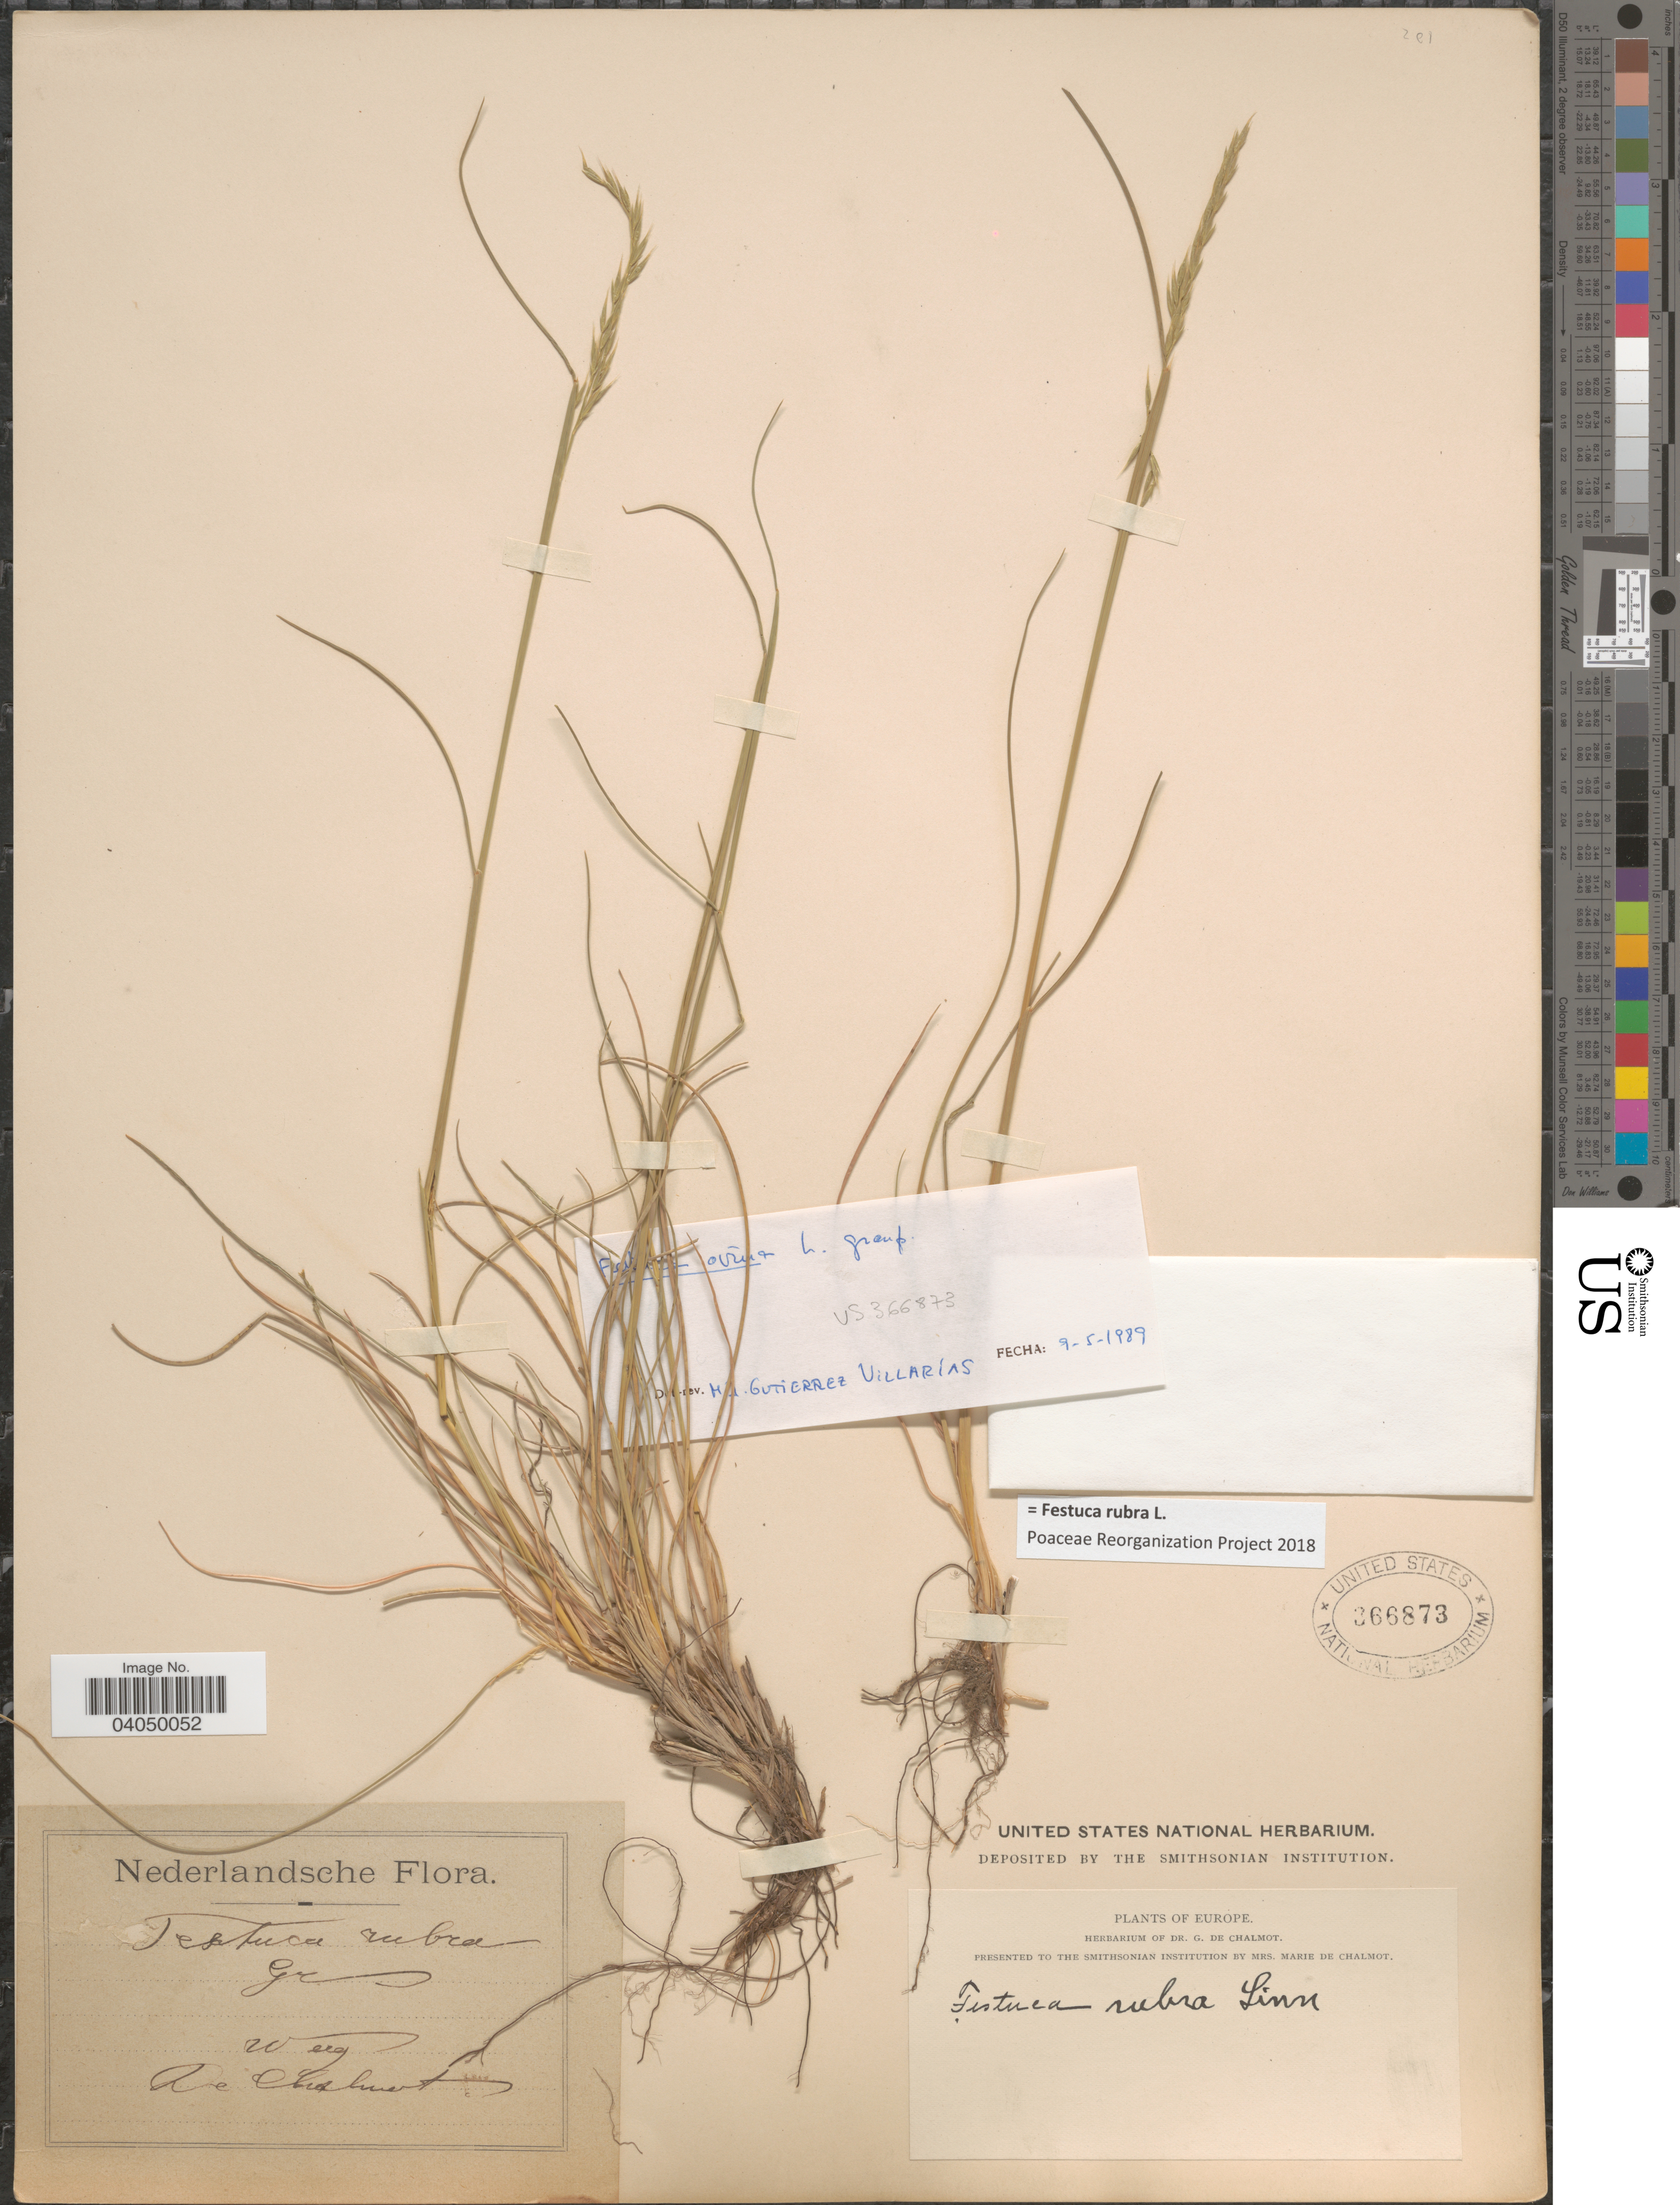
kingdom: Plantae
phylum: Tracheophyta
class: Liliopsida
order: Poales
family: Poaceae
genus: Festuca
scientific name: Festuca rubra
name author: L.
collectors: G. de Chalmot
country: Netherlands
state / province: Gelderland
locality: Nederlandsche. Wag.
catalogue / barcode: US 366873